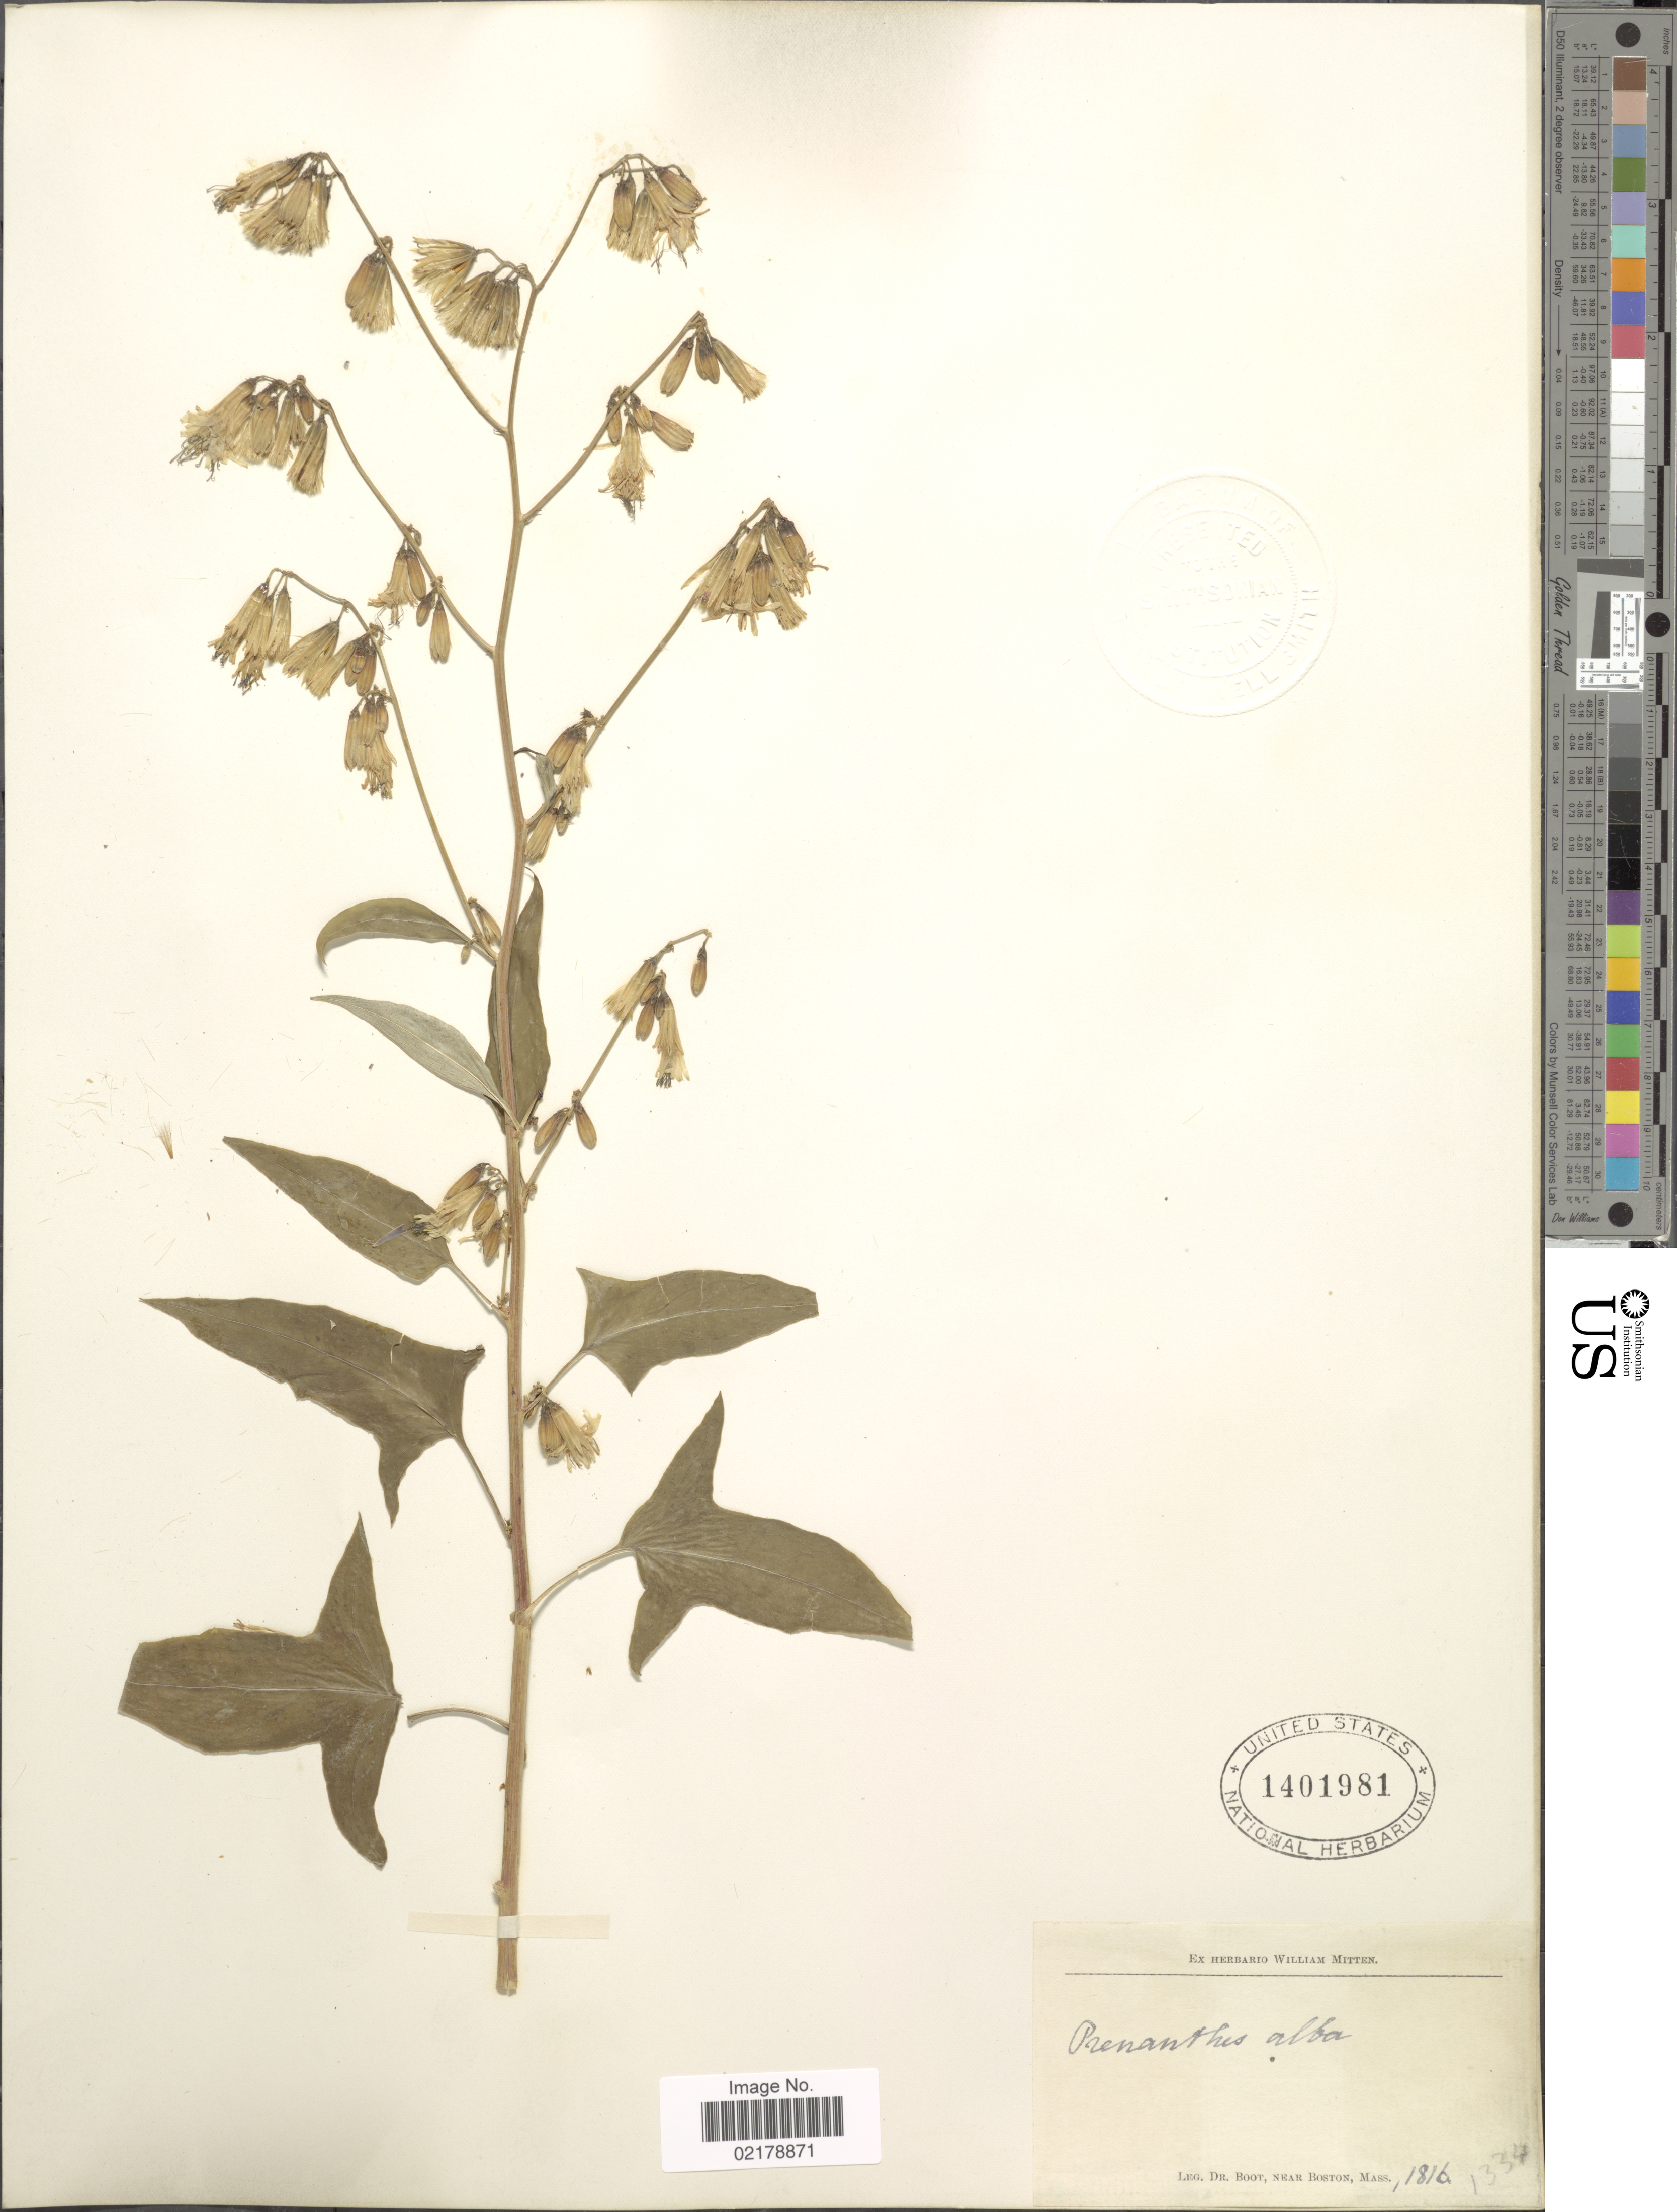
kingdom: Plantae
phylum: Tracheophyta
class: Magnoliopsida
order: Asterales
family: Asteraceae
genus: Nabalus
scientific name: Nabalus albus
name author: (L.) Hook.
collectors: Boot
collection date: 1816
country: United States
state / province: Massachusetts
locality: Near Boston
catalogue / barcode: US 1401981